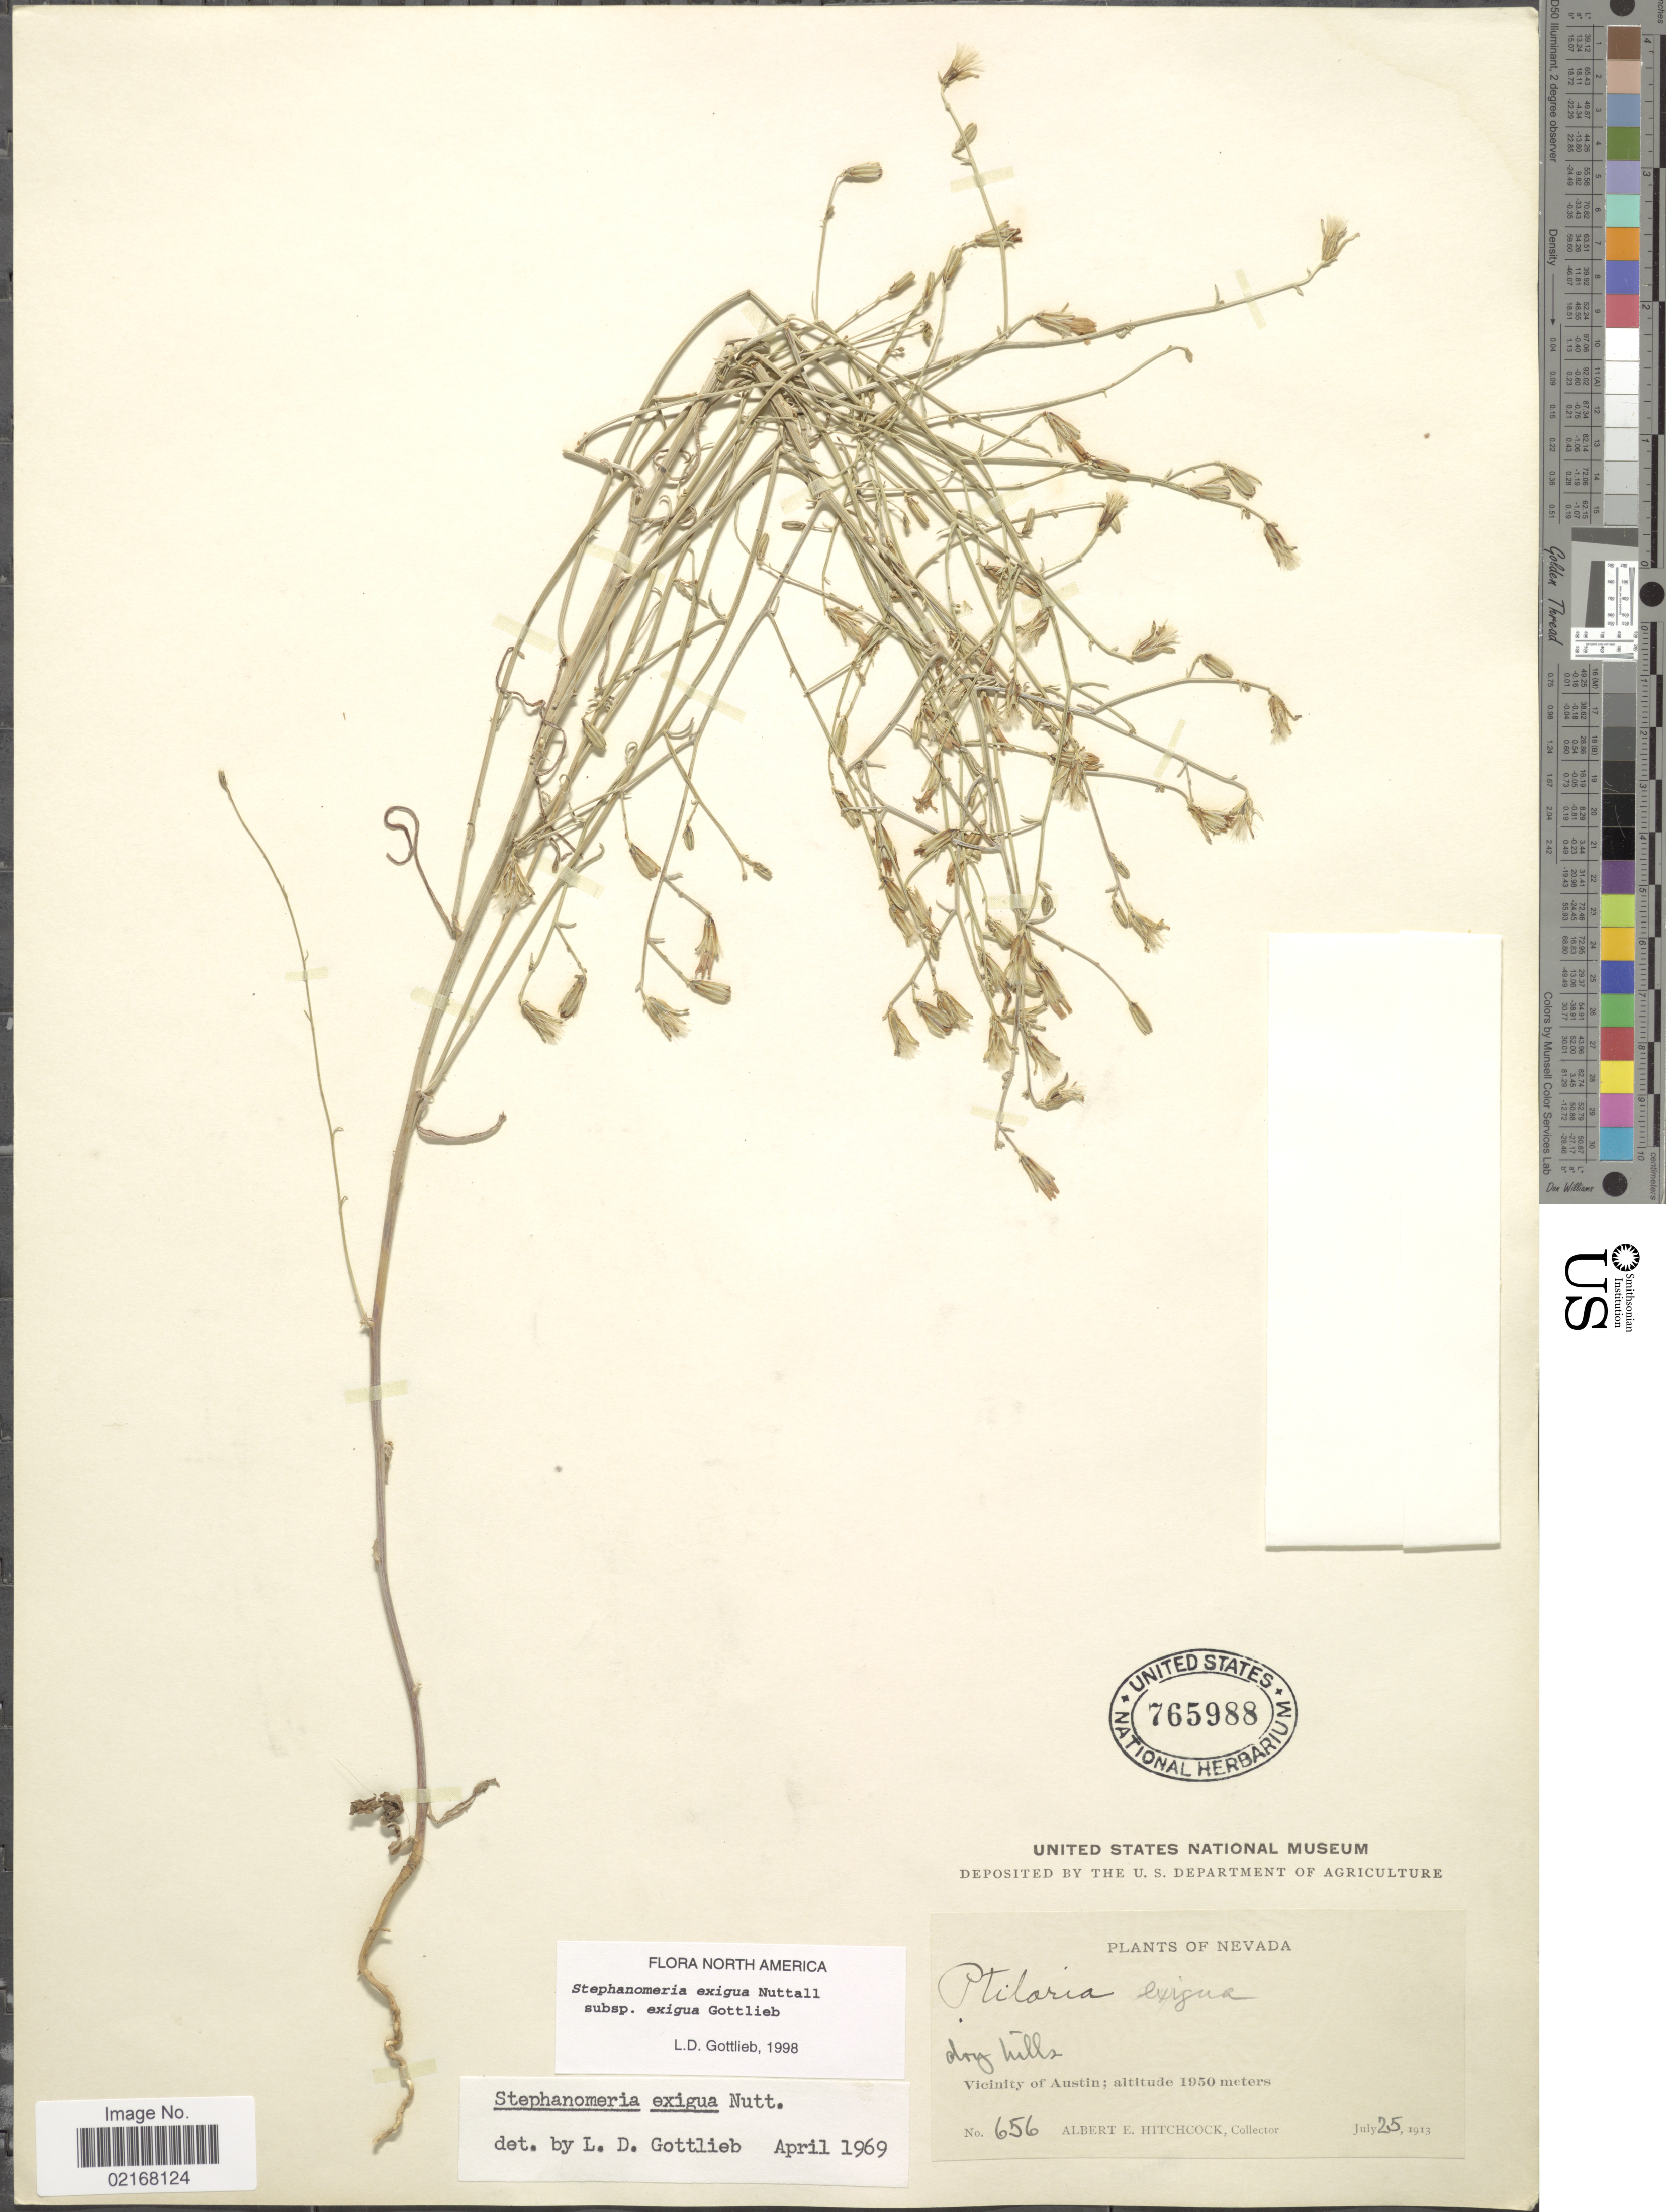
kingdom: Plantae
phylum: Tracheophyta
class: Magnoliopsida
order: Asterales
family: Asteraceae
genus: Stephanomeria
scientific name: Stephanomeria exigua subsp. exigua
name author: Nutt.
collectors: A. Hitchcock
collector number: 656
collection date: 1913-07-25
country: United States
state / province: Nevada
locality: Dry hills. Vicinity of Austin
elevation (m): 1950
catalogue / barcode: US 765988